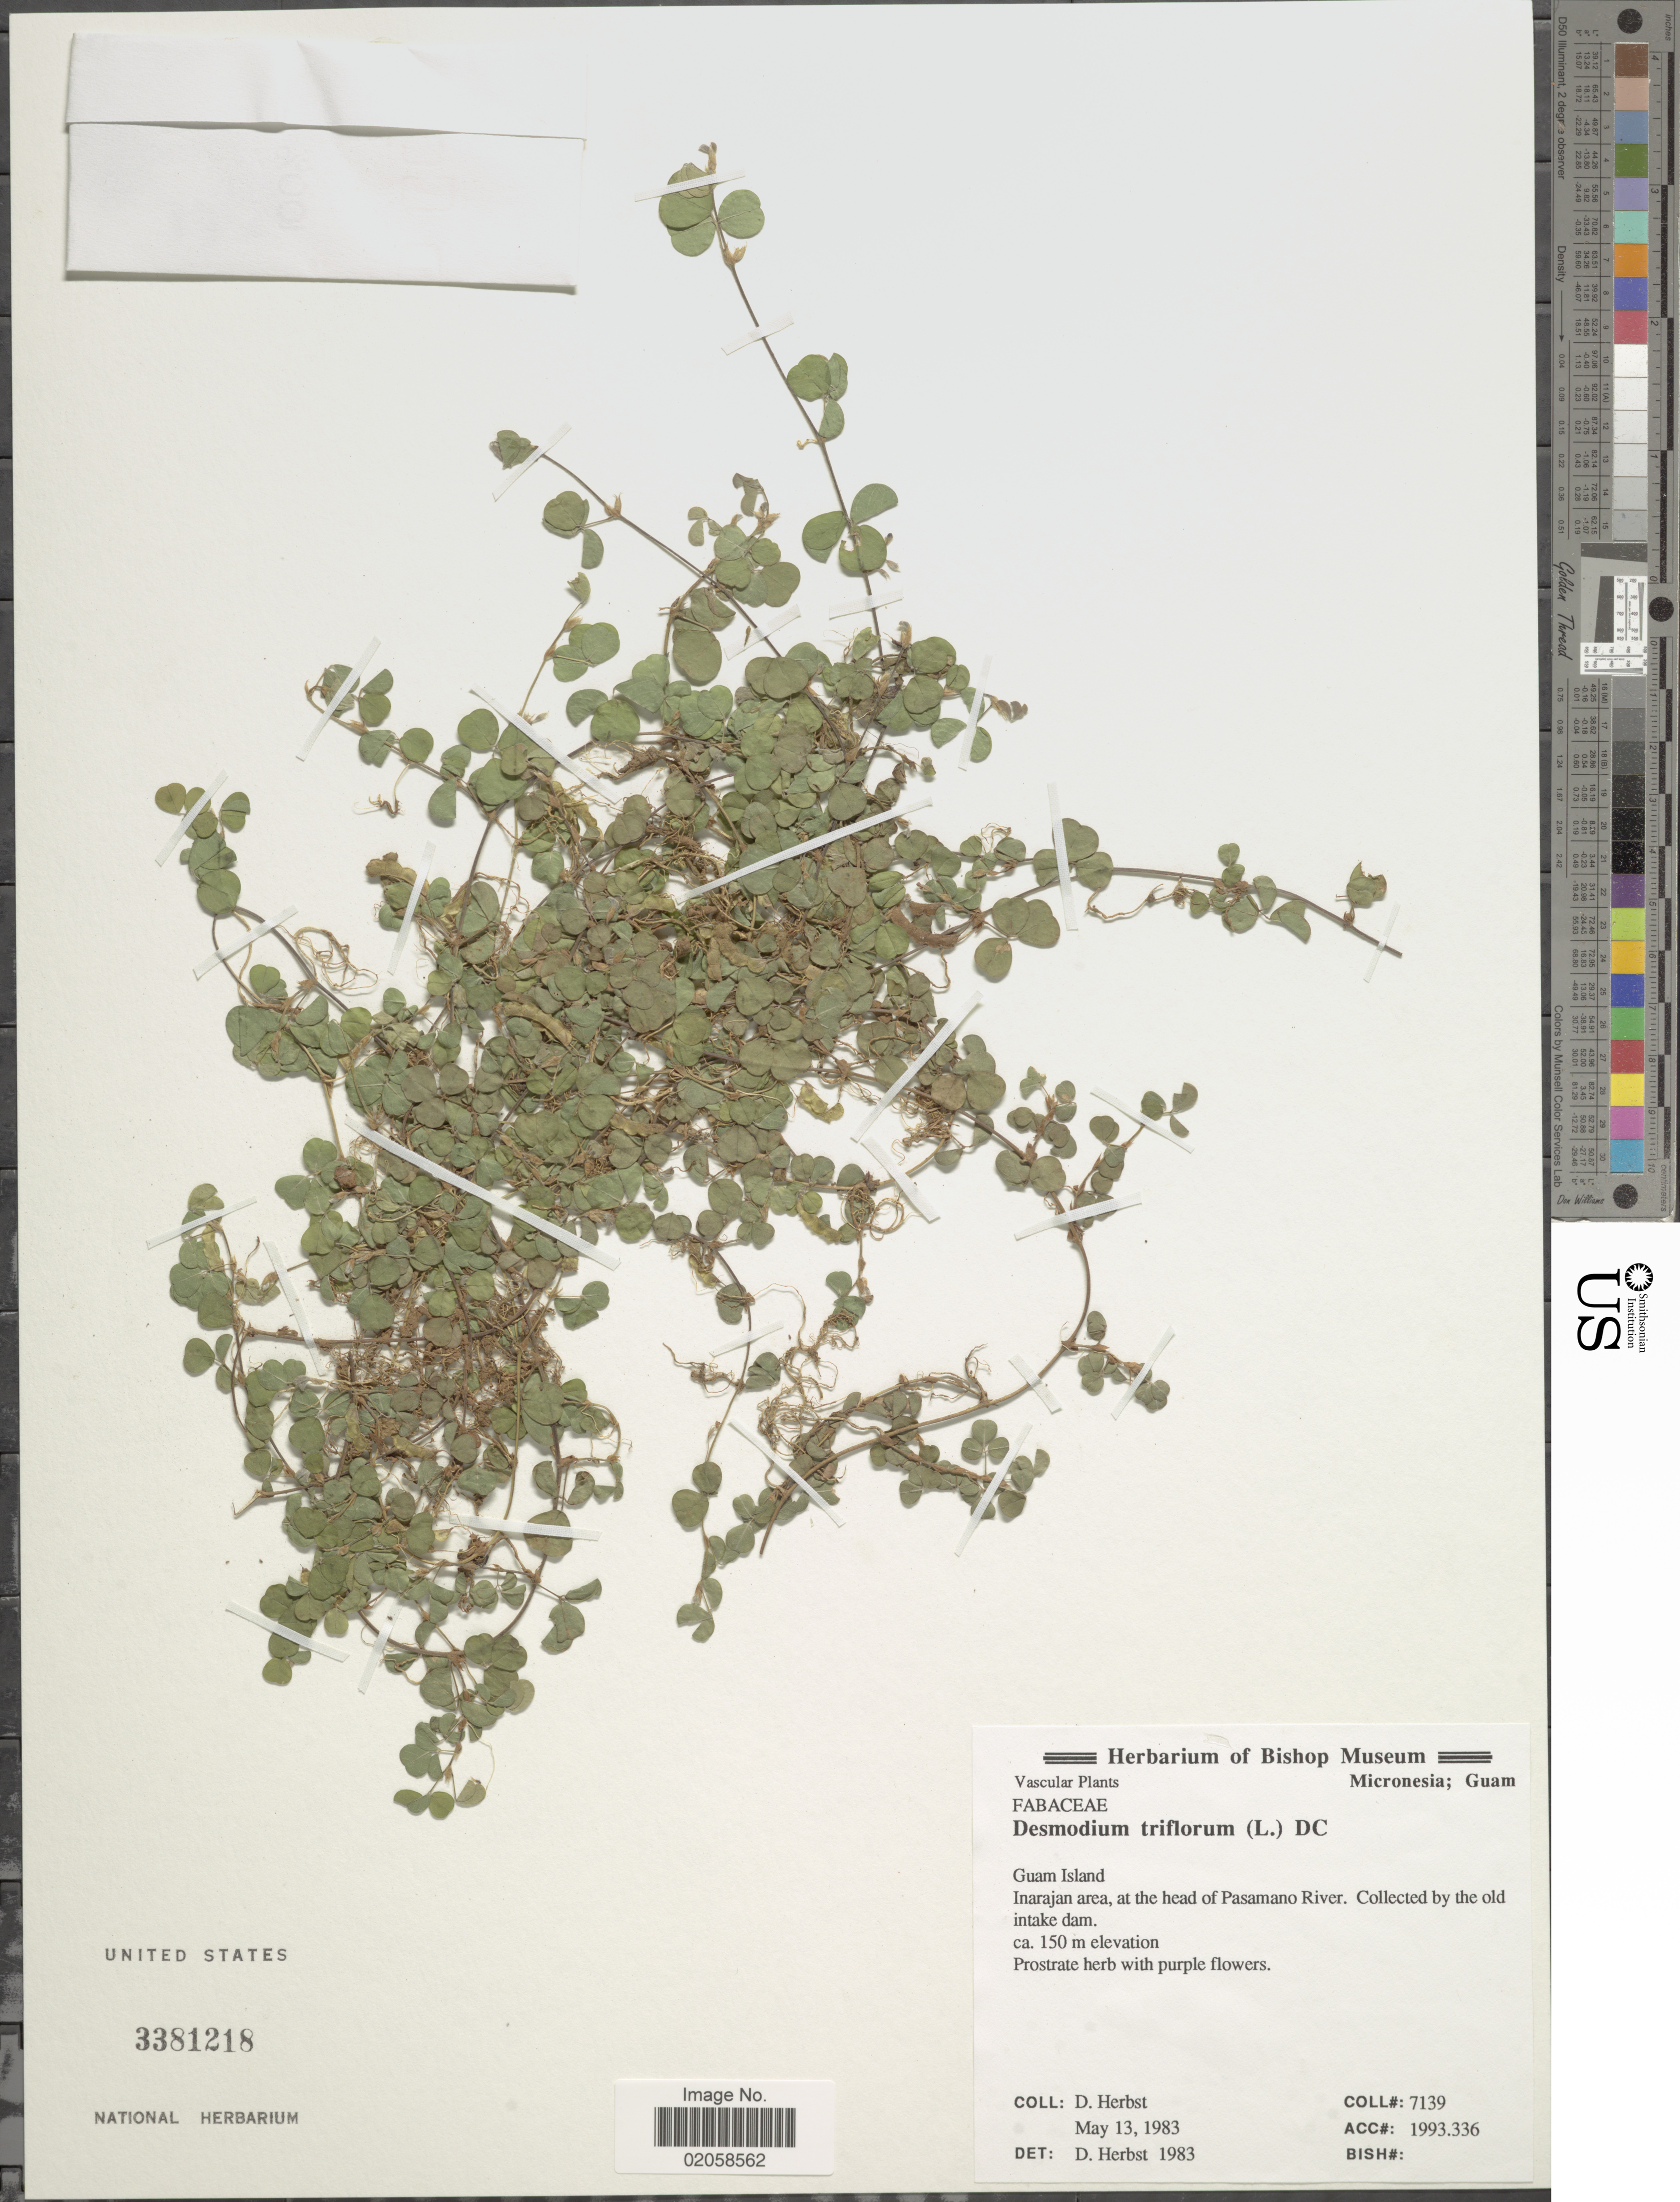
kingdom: Plantae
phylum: Tracheophyta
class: Magnoliopsida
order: Fabales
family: Fabaceae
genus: Grona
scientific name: Grona triflora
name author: (L.) H. Ohashi & K. Ohashi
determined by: Strong, Mark T., (BOT), Smithsonian Institution - National Museum of Natural History (UNITED STATES)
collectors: D. Herbst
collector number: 7139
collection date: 1983-05-13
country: Guam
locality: Micronesia, Guam Island, Inarajan area, at the head of Pasamano River, by the old intake dam.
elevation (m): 150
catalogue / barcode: US 3381218